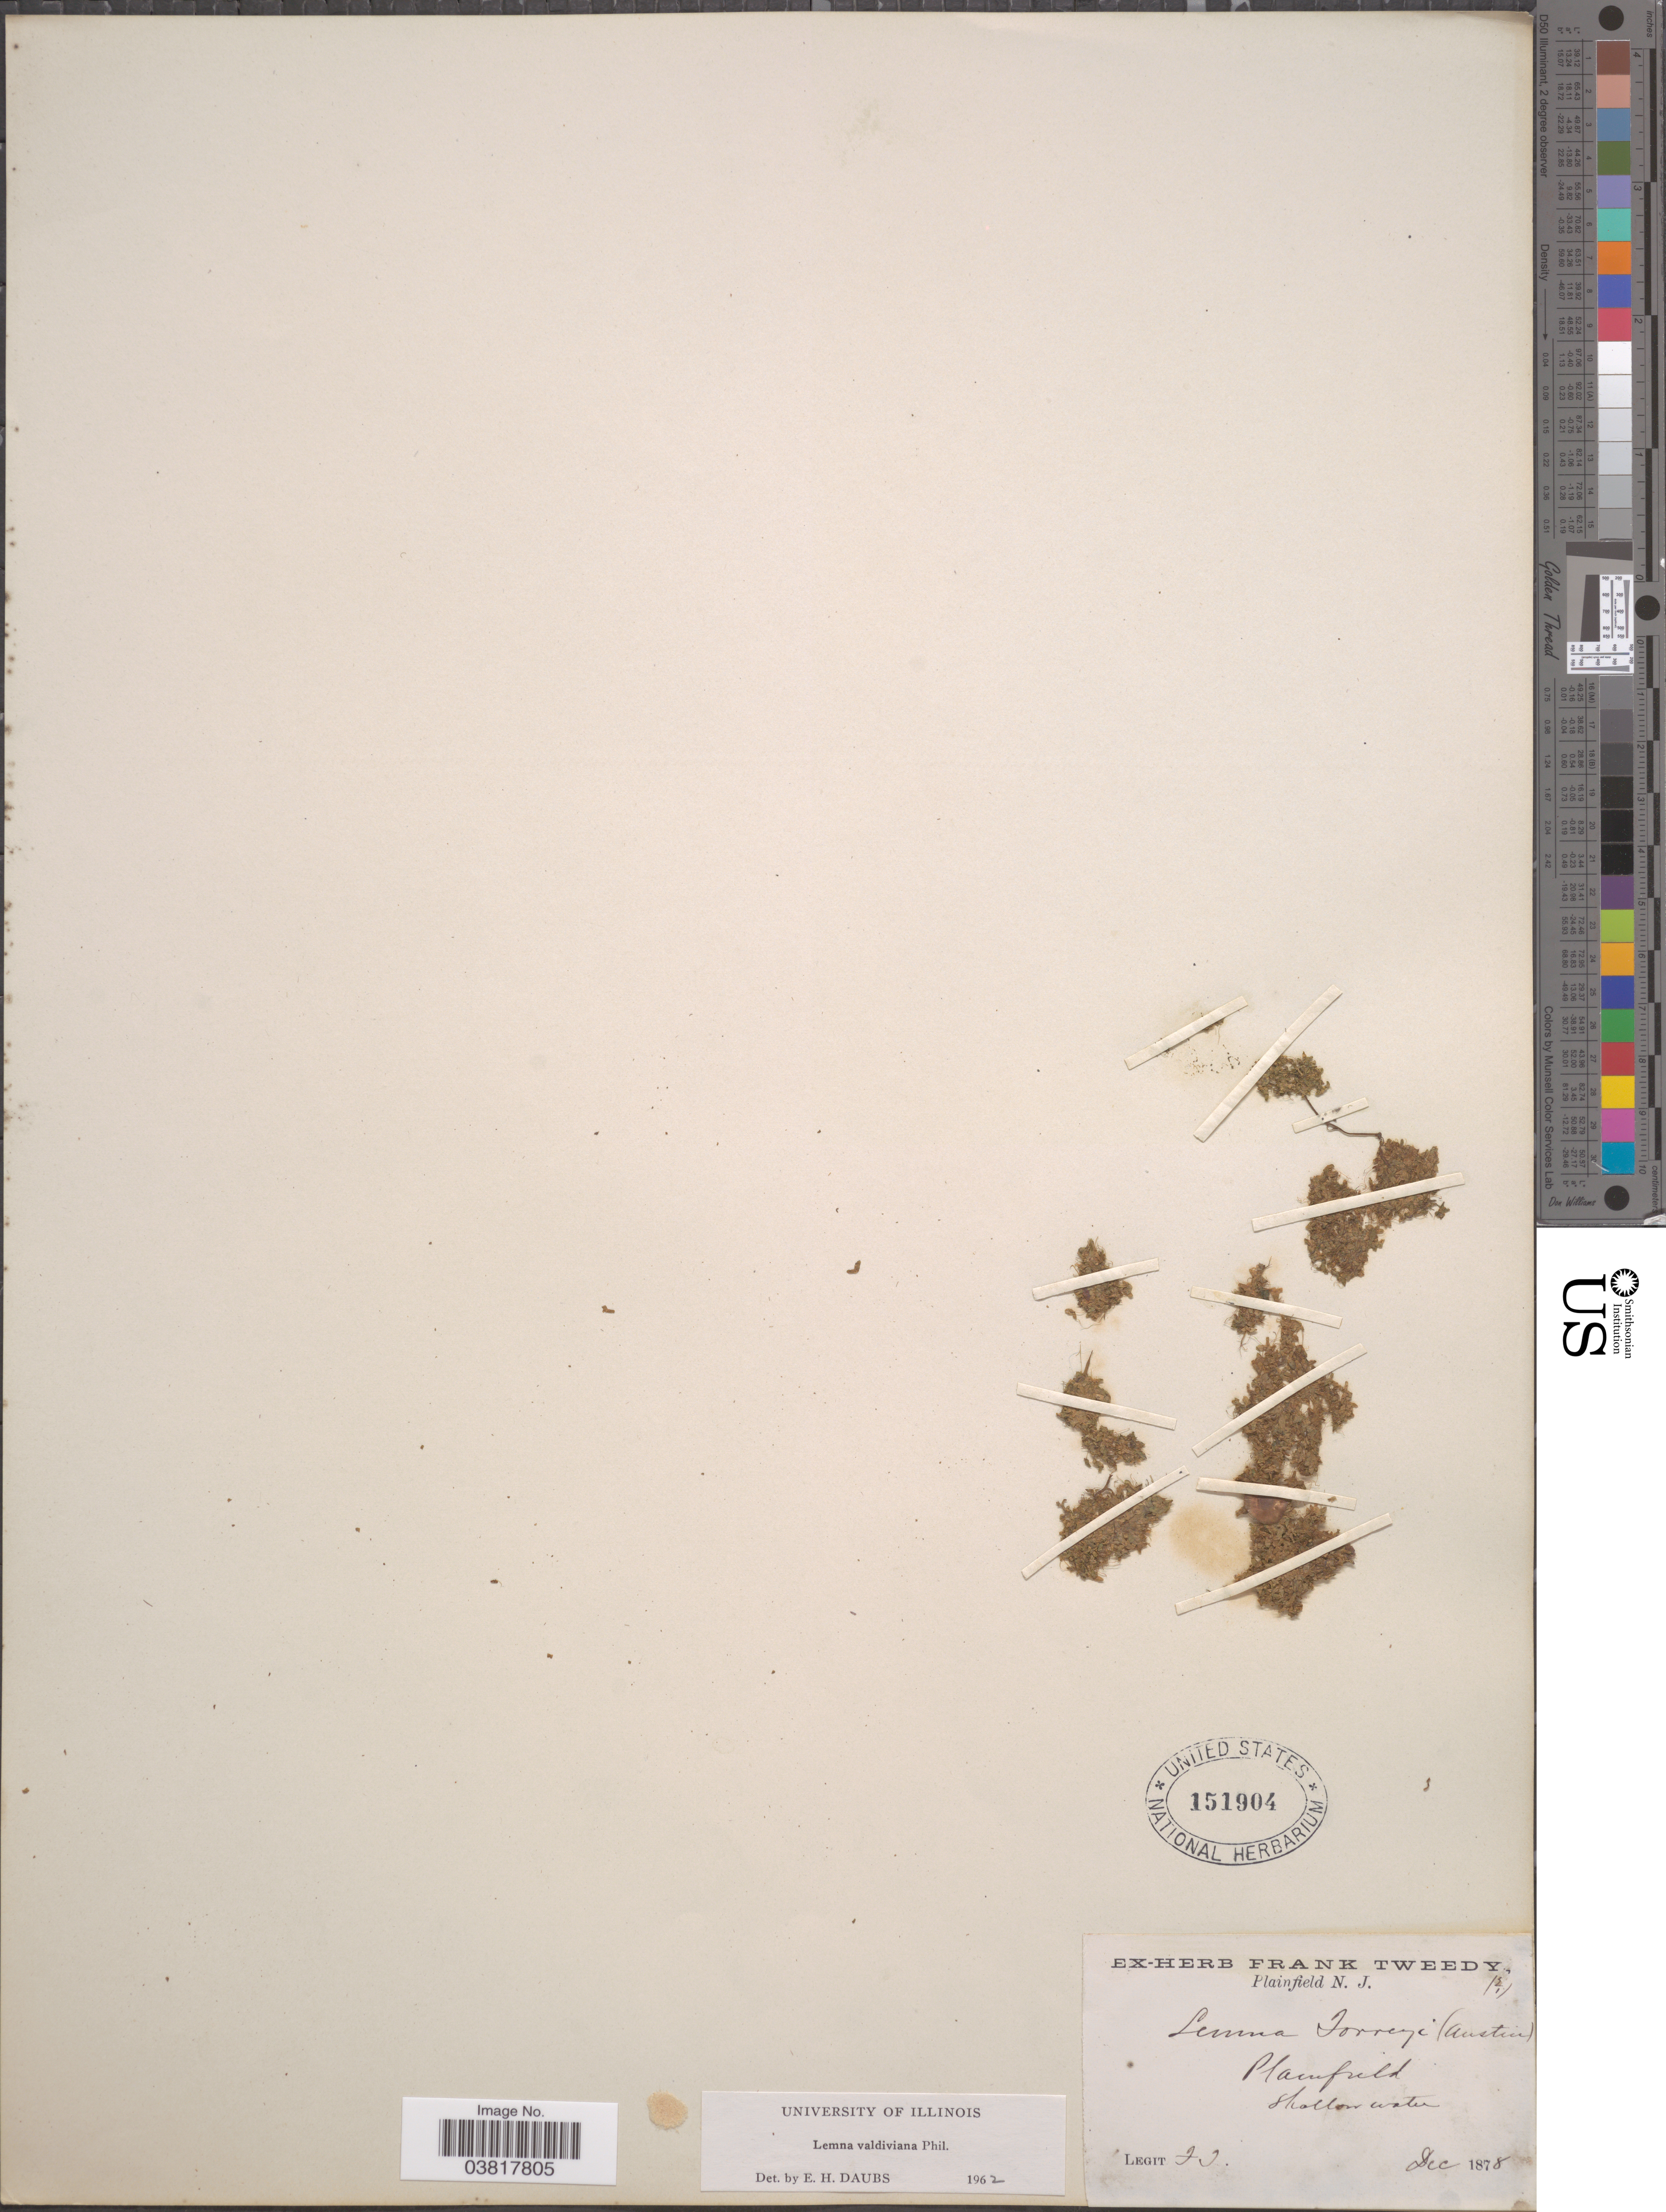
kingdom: Plantae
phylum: Tracheophyta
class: Liliopsida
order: Alismatales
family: Araceae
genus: Lemna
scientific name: Lemna valdiviana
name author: Phil.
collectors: F. Tweedy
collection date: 1878-12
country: United States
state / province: New Jersey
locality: Plainfield. Shallow water.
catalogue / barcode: US 151904